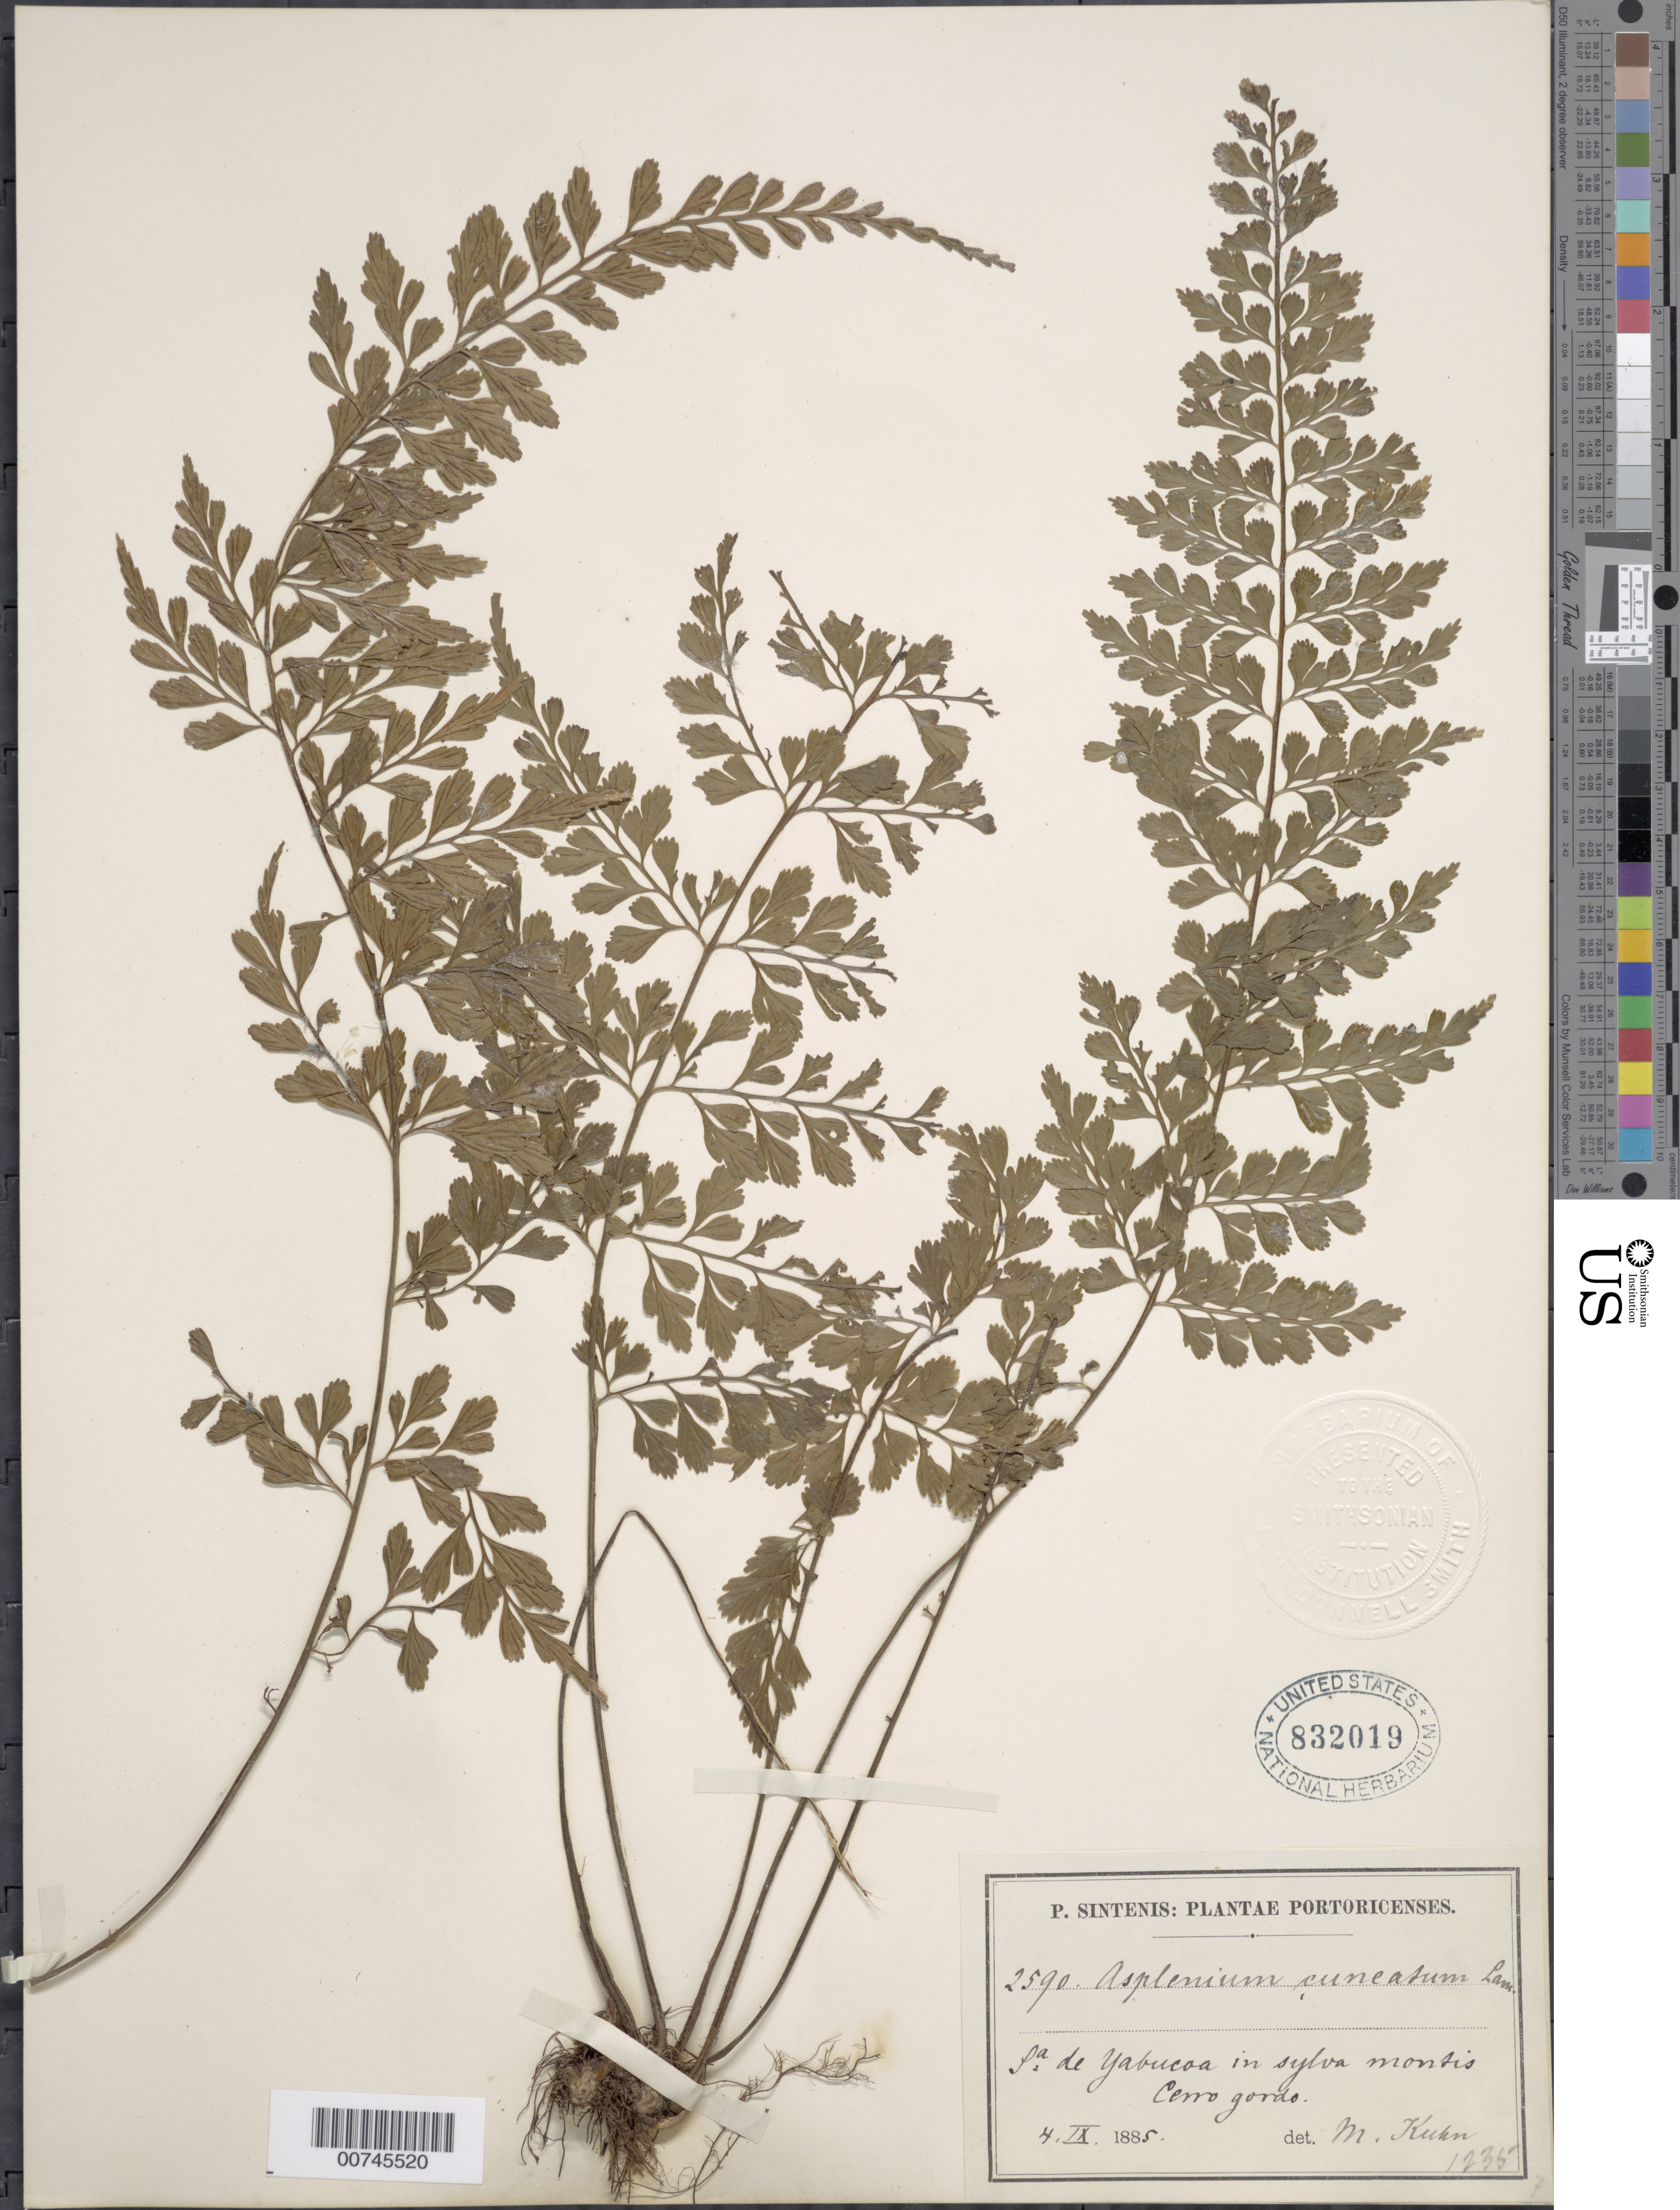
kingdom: Plantae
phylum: Tracheophyta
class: Polypodiopsida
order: Polypodiales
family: Aspleniaceae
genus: Asplenium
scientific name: Asplenium cuneatum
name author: Lam.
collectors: P. Sintenis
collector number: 2590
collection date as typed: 04 Sep 1885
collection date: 1885-09-04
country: Puerto Rico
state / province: Yabucoa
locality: Sierra de Yabucoa in sylva montis Cerro Gordo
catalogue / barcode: US 832019